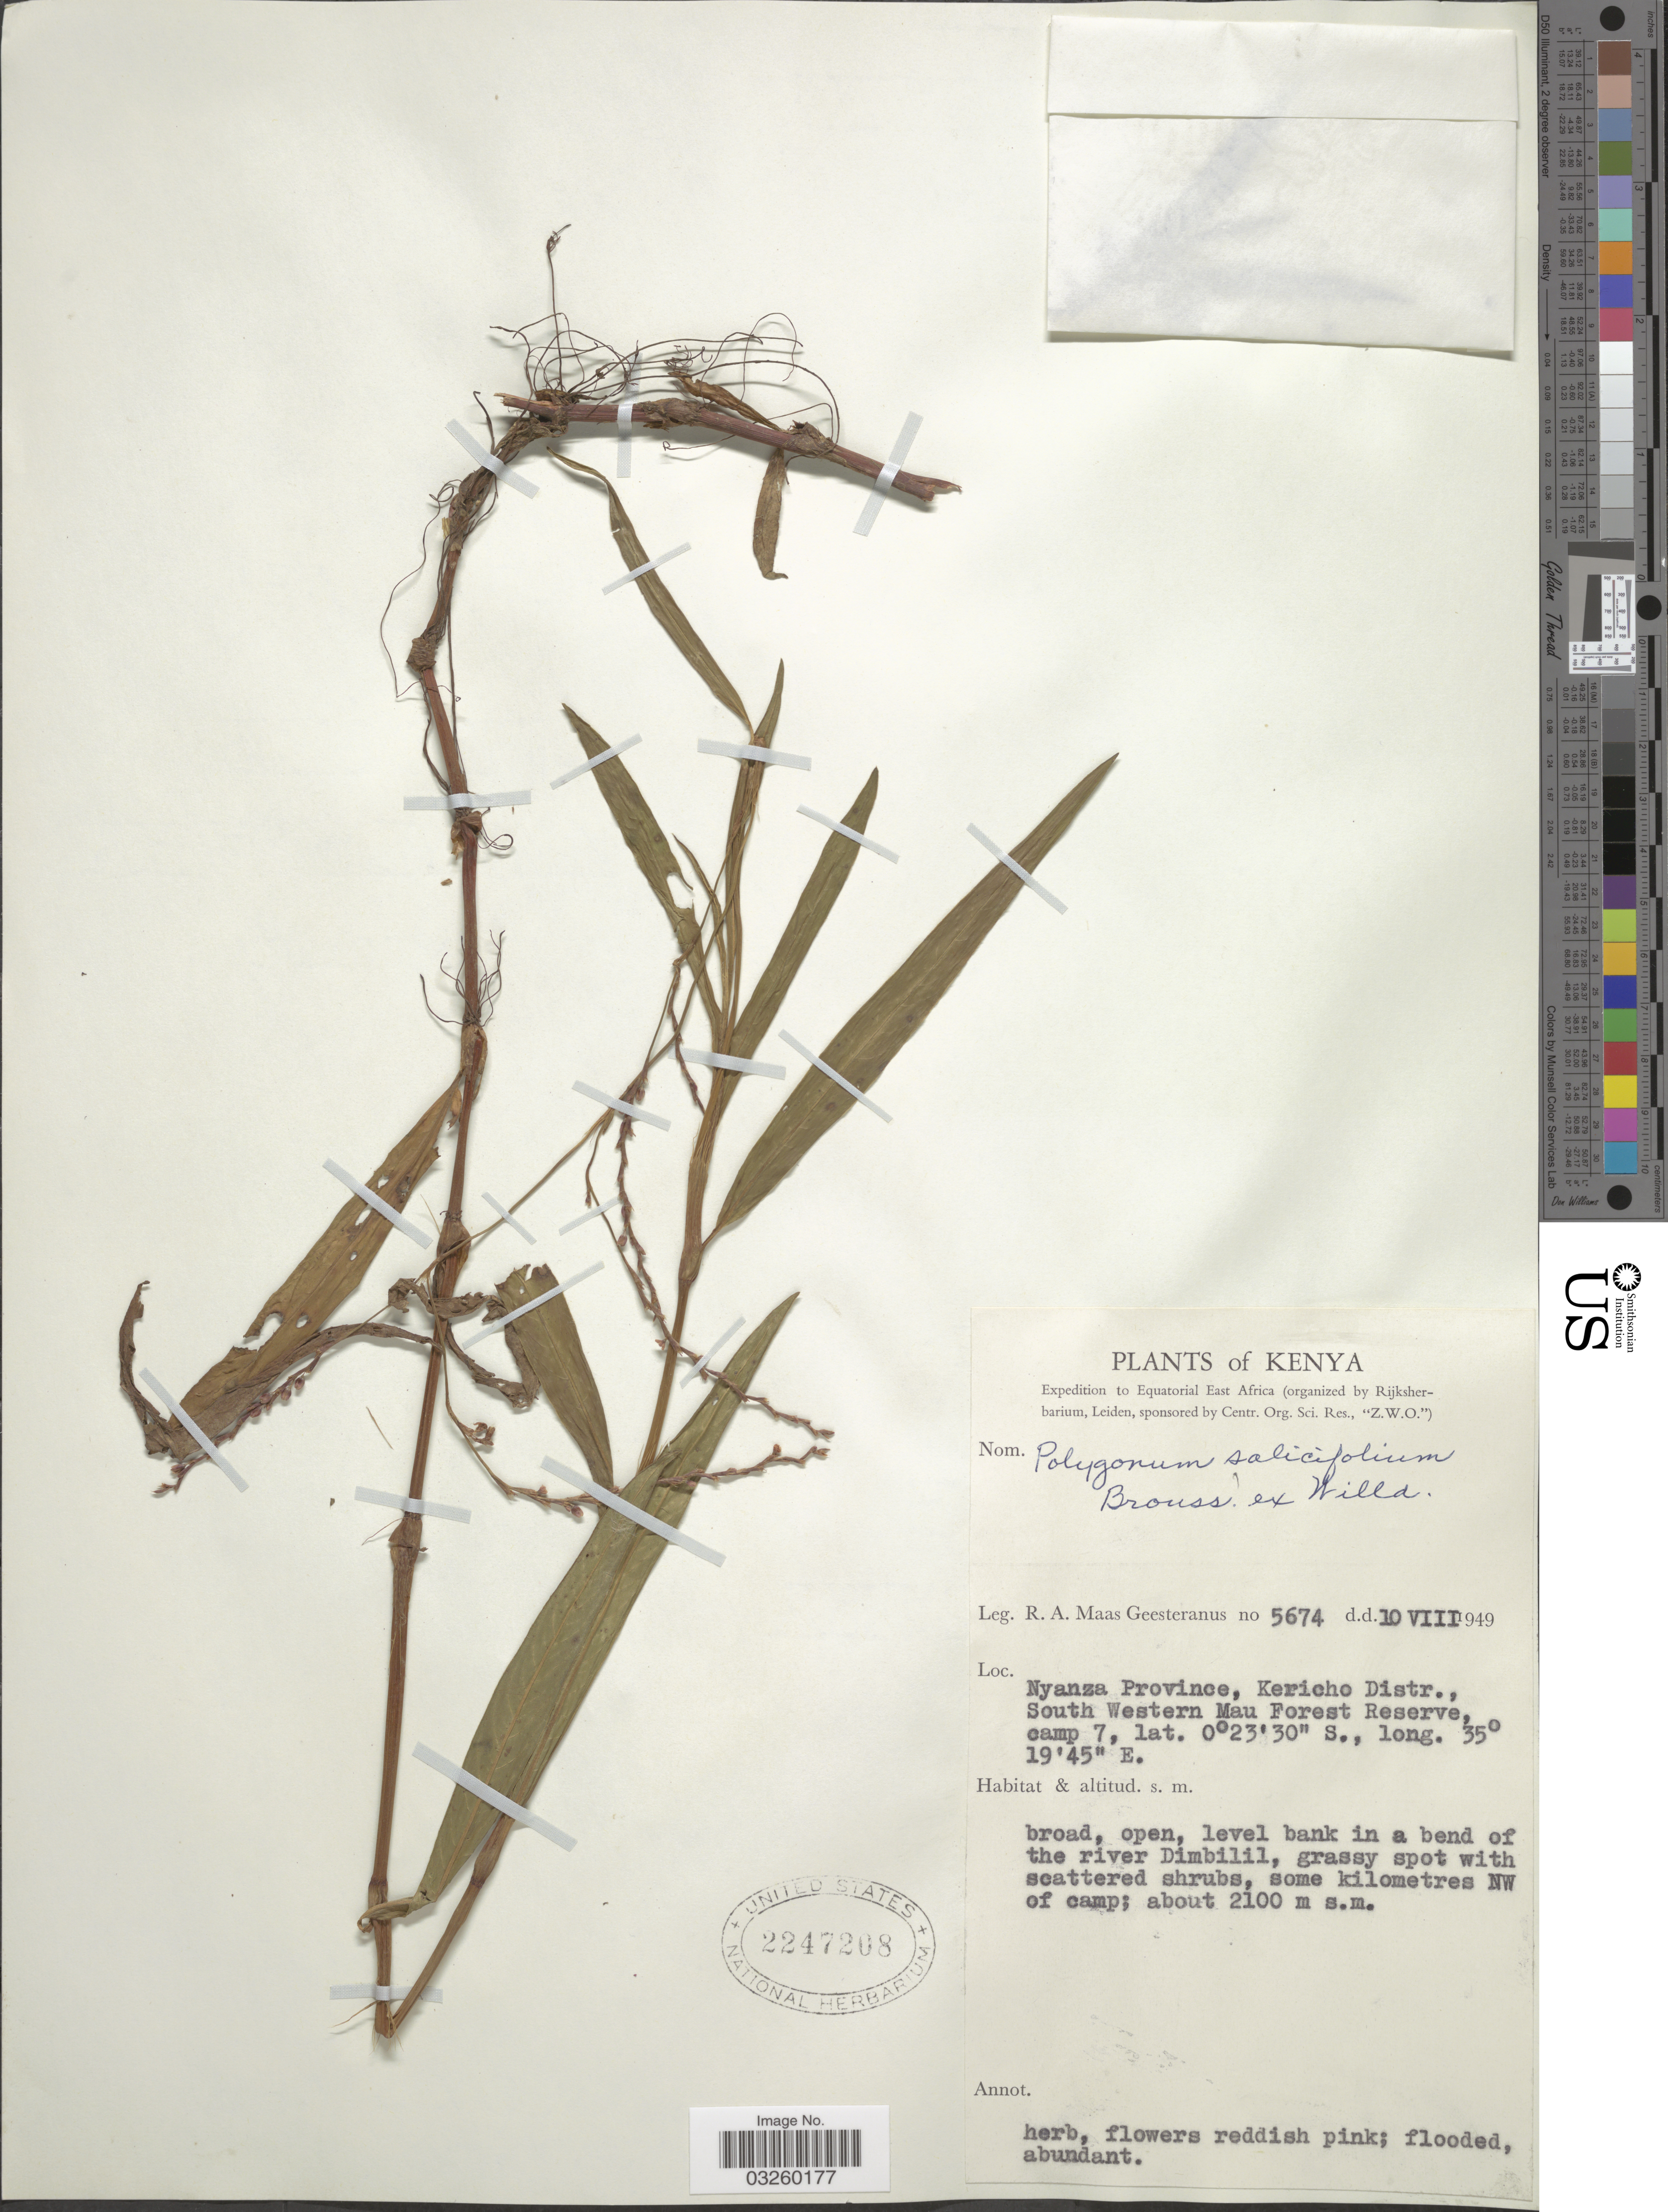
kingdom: Plantae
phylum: Tracheophyta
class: Magnoliopsida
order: Caryophyllales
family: Polygonaceae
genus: Polygonum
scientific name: Polygonum salicifolium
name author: Brouss. ex Willd.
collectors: R. A. Maas Geesteranus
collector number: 5674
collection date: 1949-08-10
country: Kenya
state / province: Kericho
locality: Equatorial East Africa. Nyanza Province, Kericho Distr., South Western Mau Forest Reserve, camp 7.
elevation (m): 2100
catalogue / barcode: US 2247208